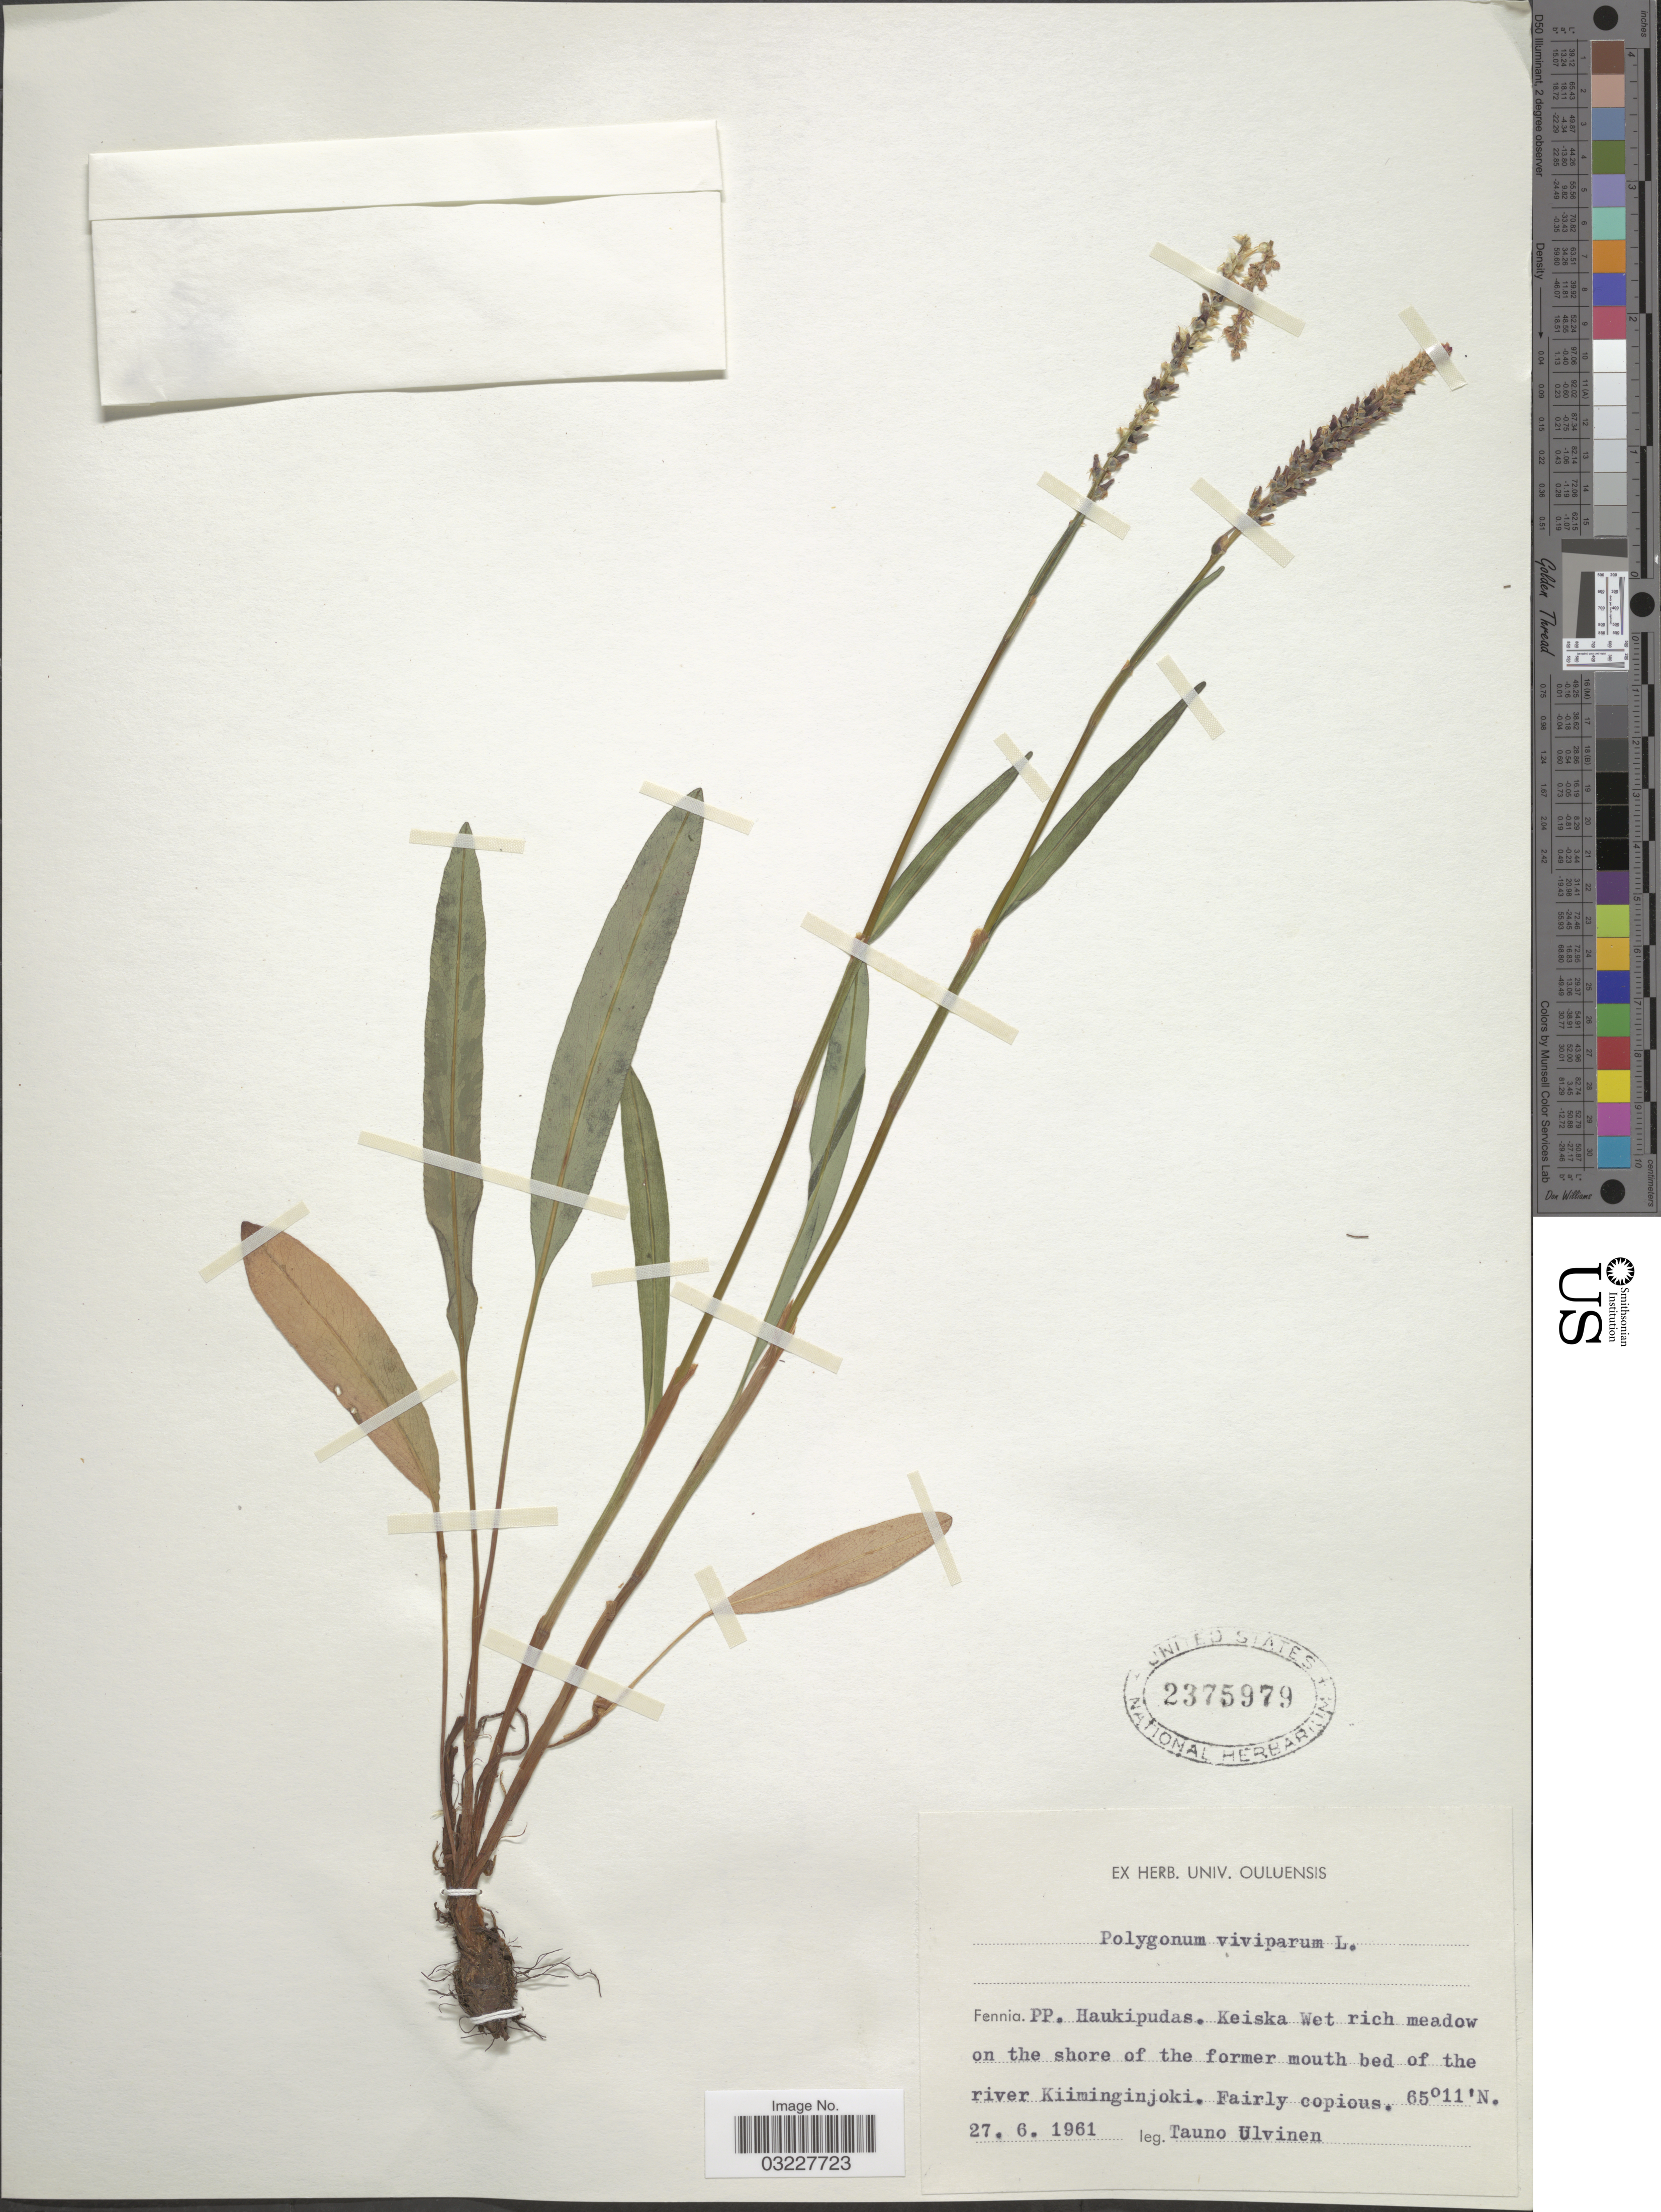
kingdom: Plantae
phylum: Tracheophyta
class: Magnoliopsida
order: Caryophyllales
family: Polygonaceae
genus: Bistorta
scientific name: Bistorta vivipara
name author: (L.) Delarbre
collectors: T. Ulvinen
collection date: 1961-06-27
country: Finland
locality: Fennia. PP. Haukipudas. Keiska Wet rich meadow on the shore of the former mouth bed of the river Kiiminginjoki.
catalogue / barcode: US 2375979